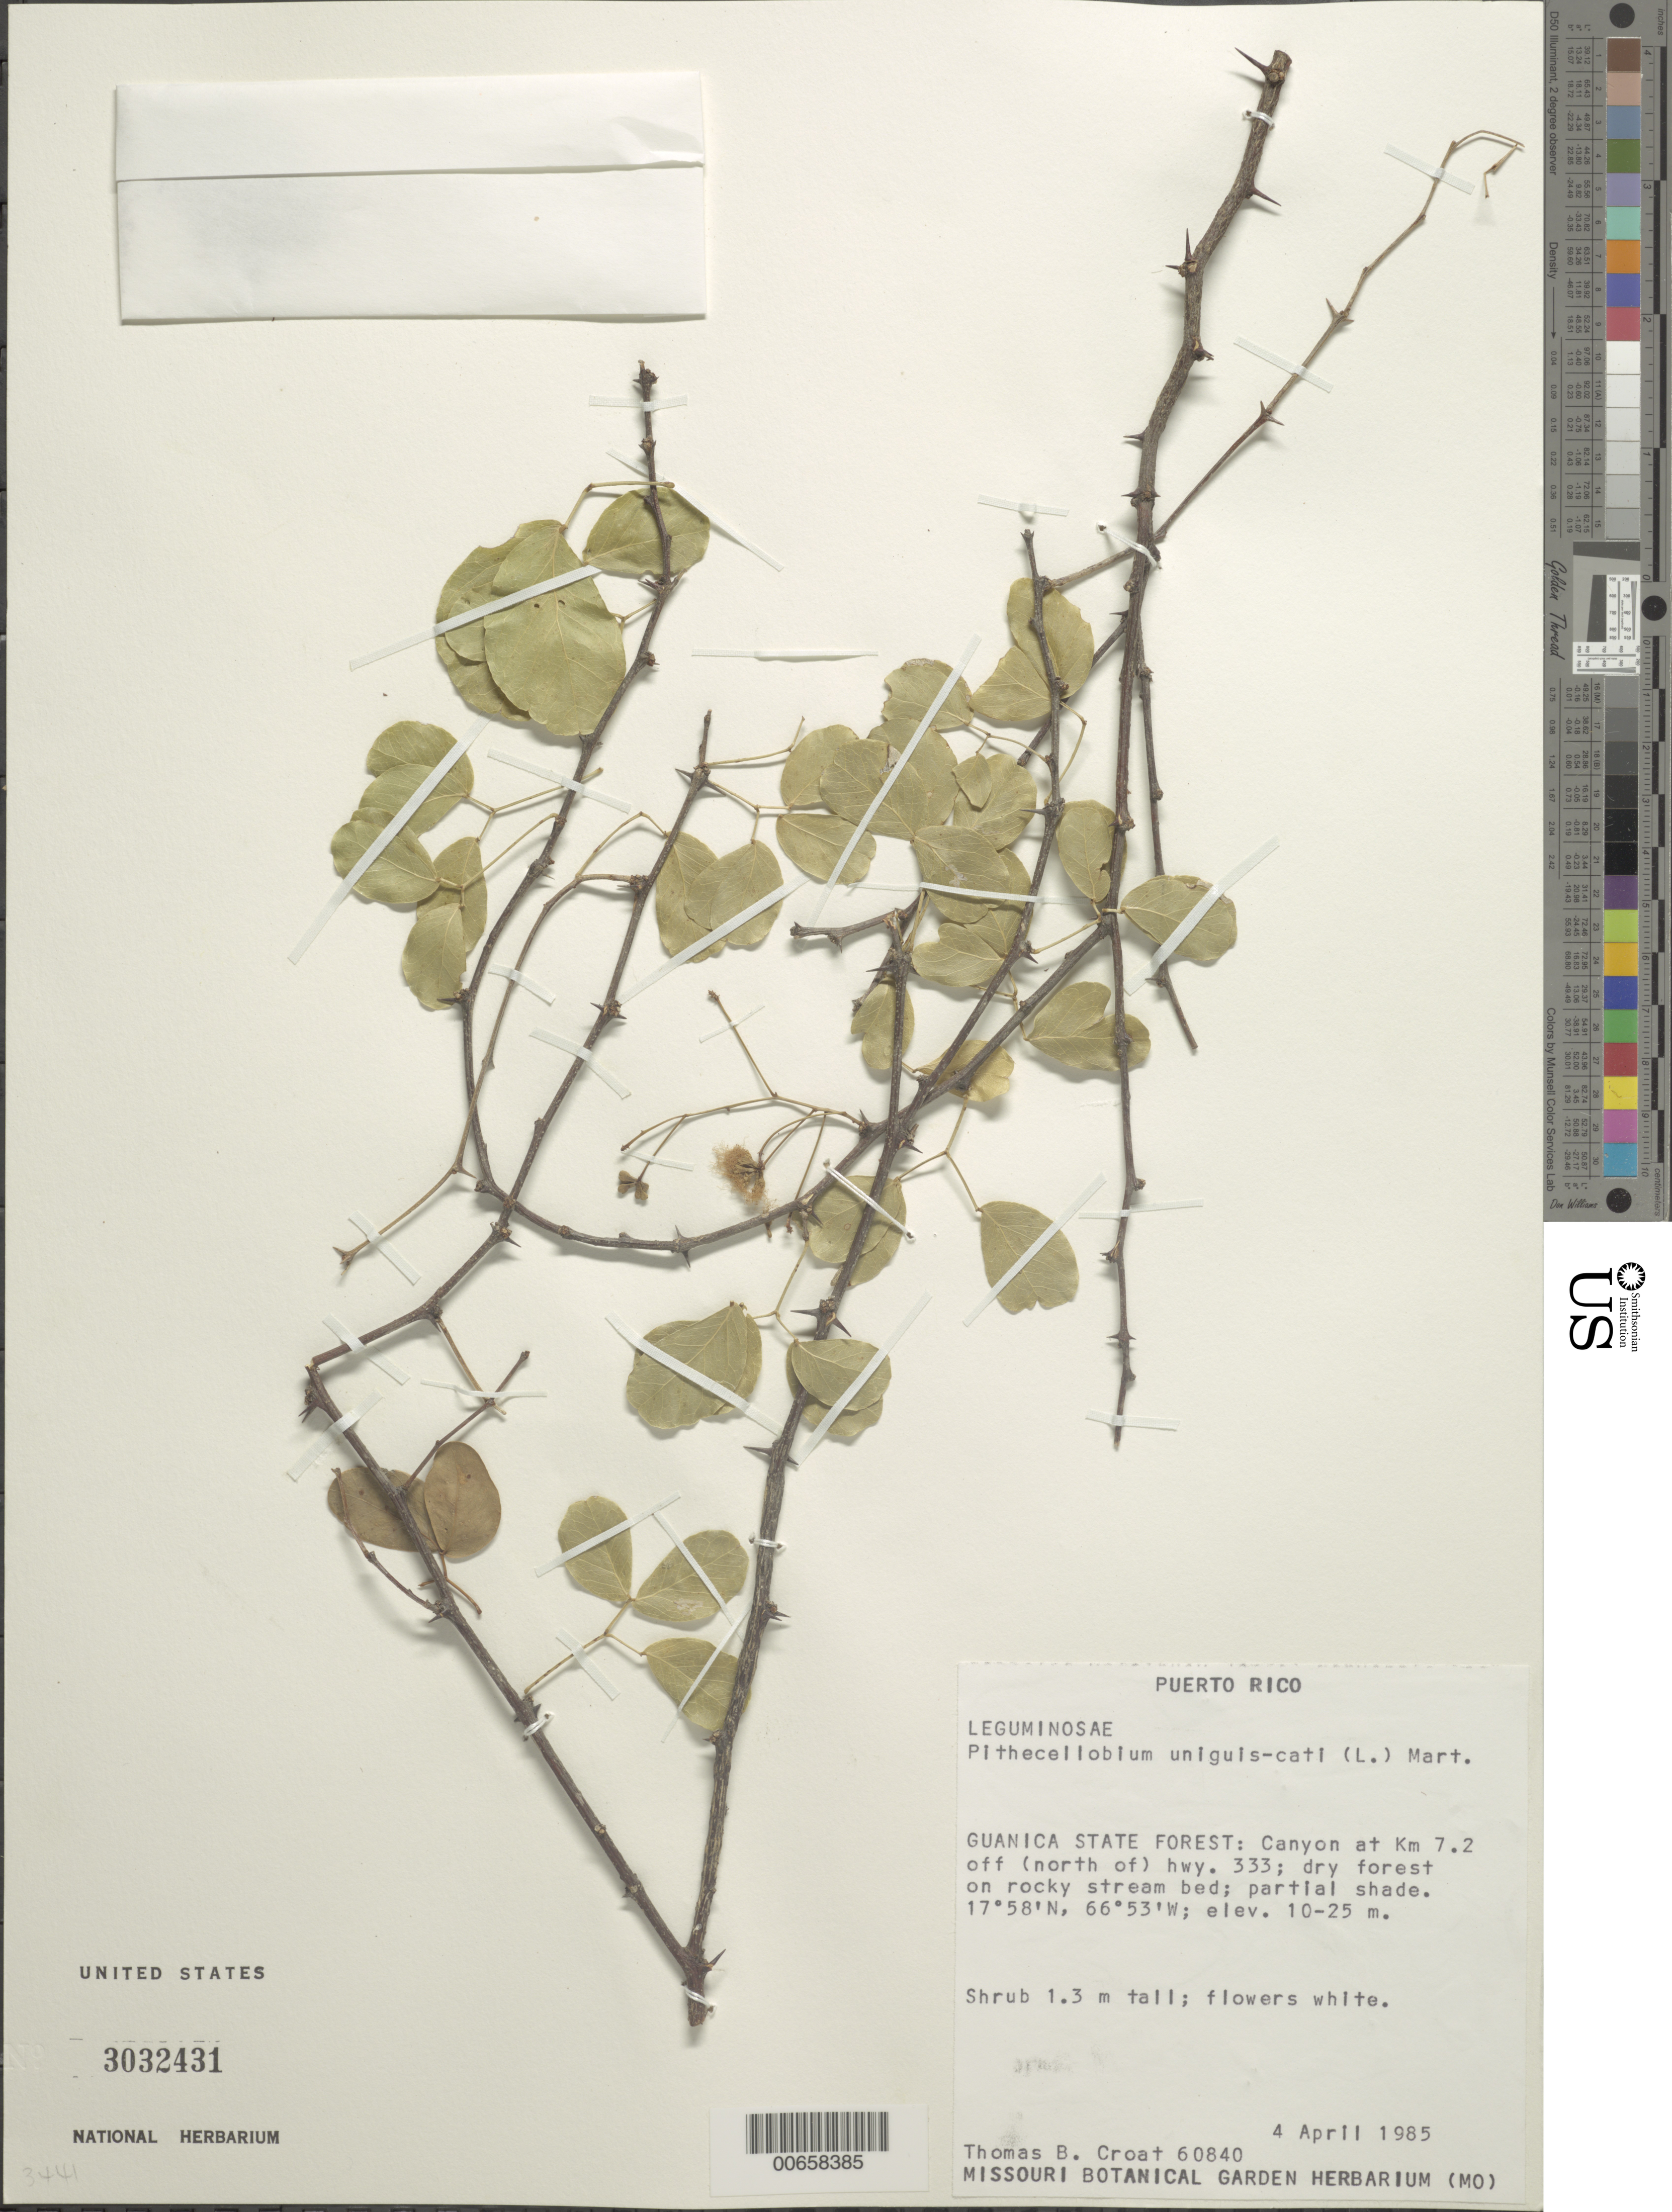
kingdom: Plantae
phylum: Tracheophyta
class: Magnoliopsida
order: Fabales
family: Fabaceae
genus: Pithecellobium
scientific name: Pithecellobium unguis-cati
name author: (L.) Benth.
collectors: T. B. Croat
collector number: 60840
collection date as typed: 04 Apr 1985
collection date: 1985-04-04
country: Puerto Rico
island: Greater Antilles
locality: Guanica State Forest: Canyon at Km 7.2 off (N of) hwy 333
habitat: Dry forest on rocky stream bed; partial shade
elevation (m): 10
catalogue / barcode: US 3032431